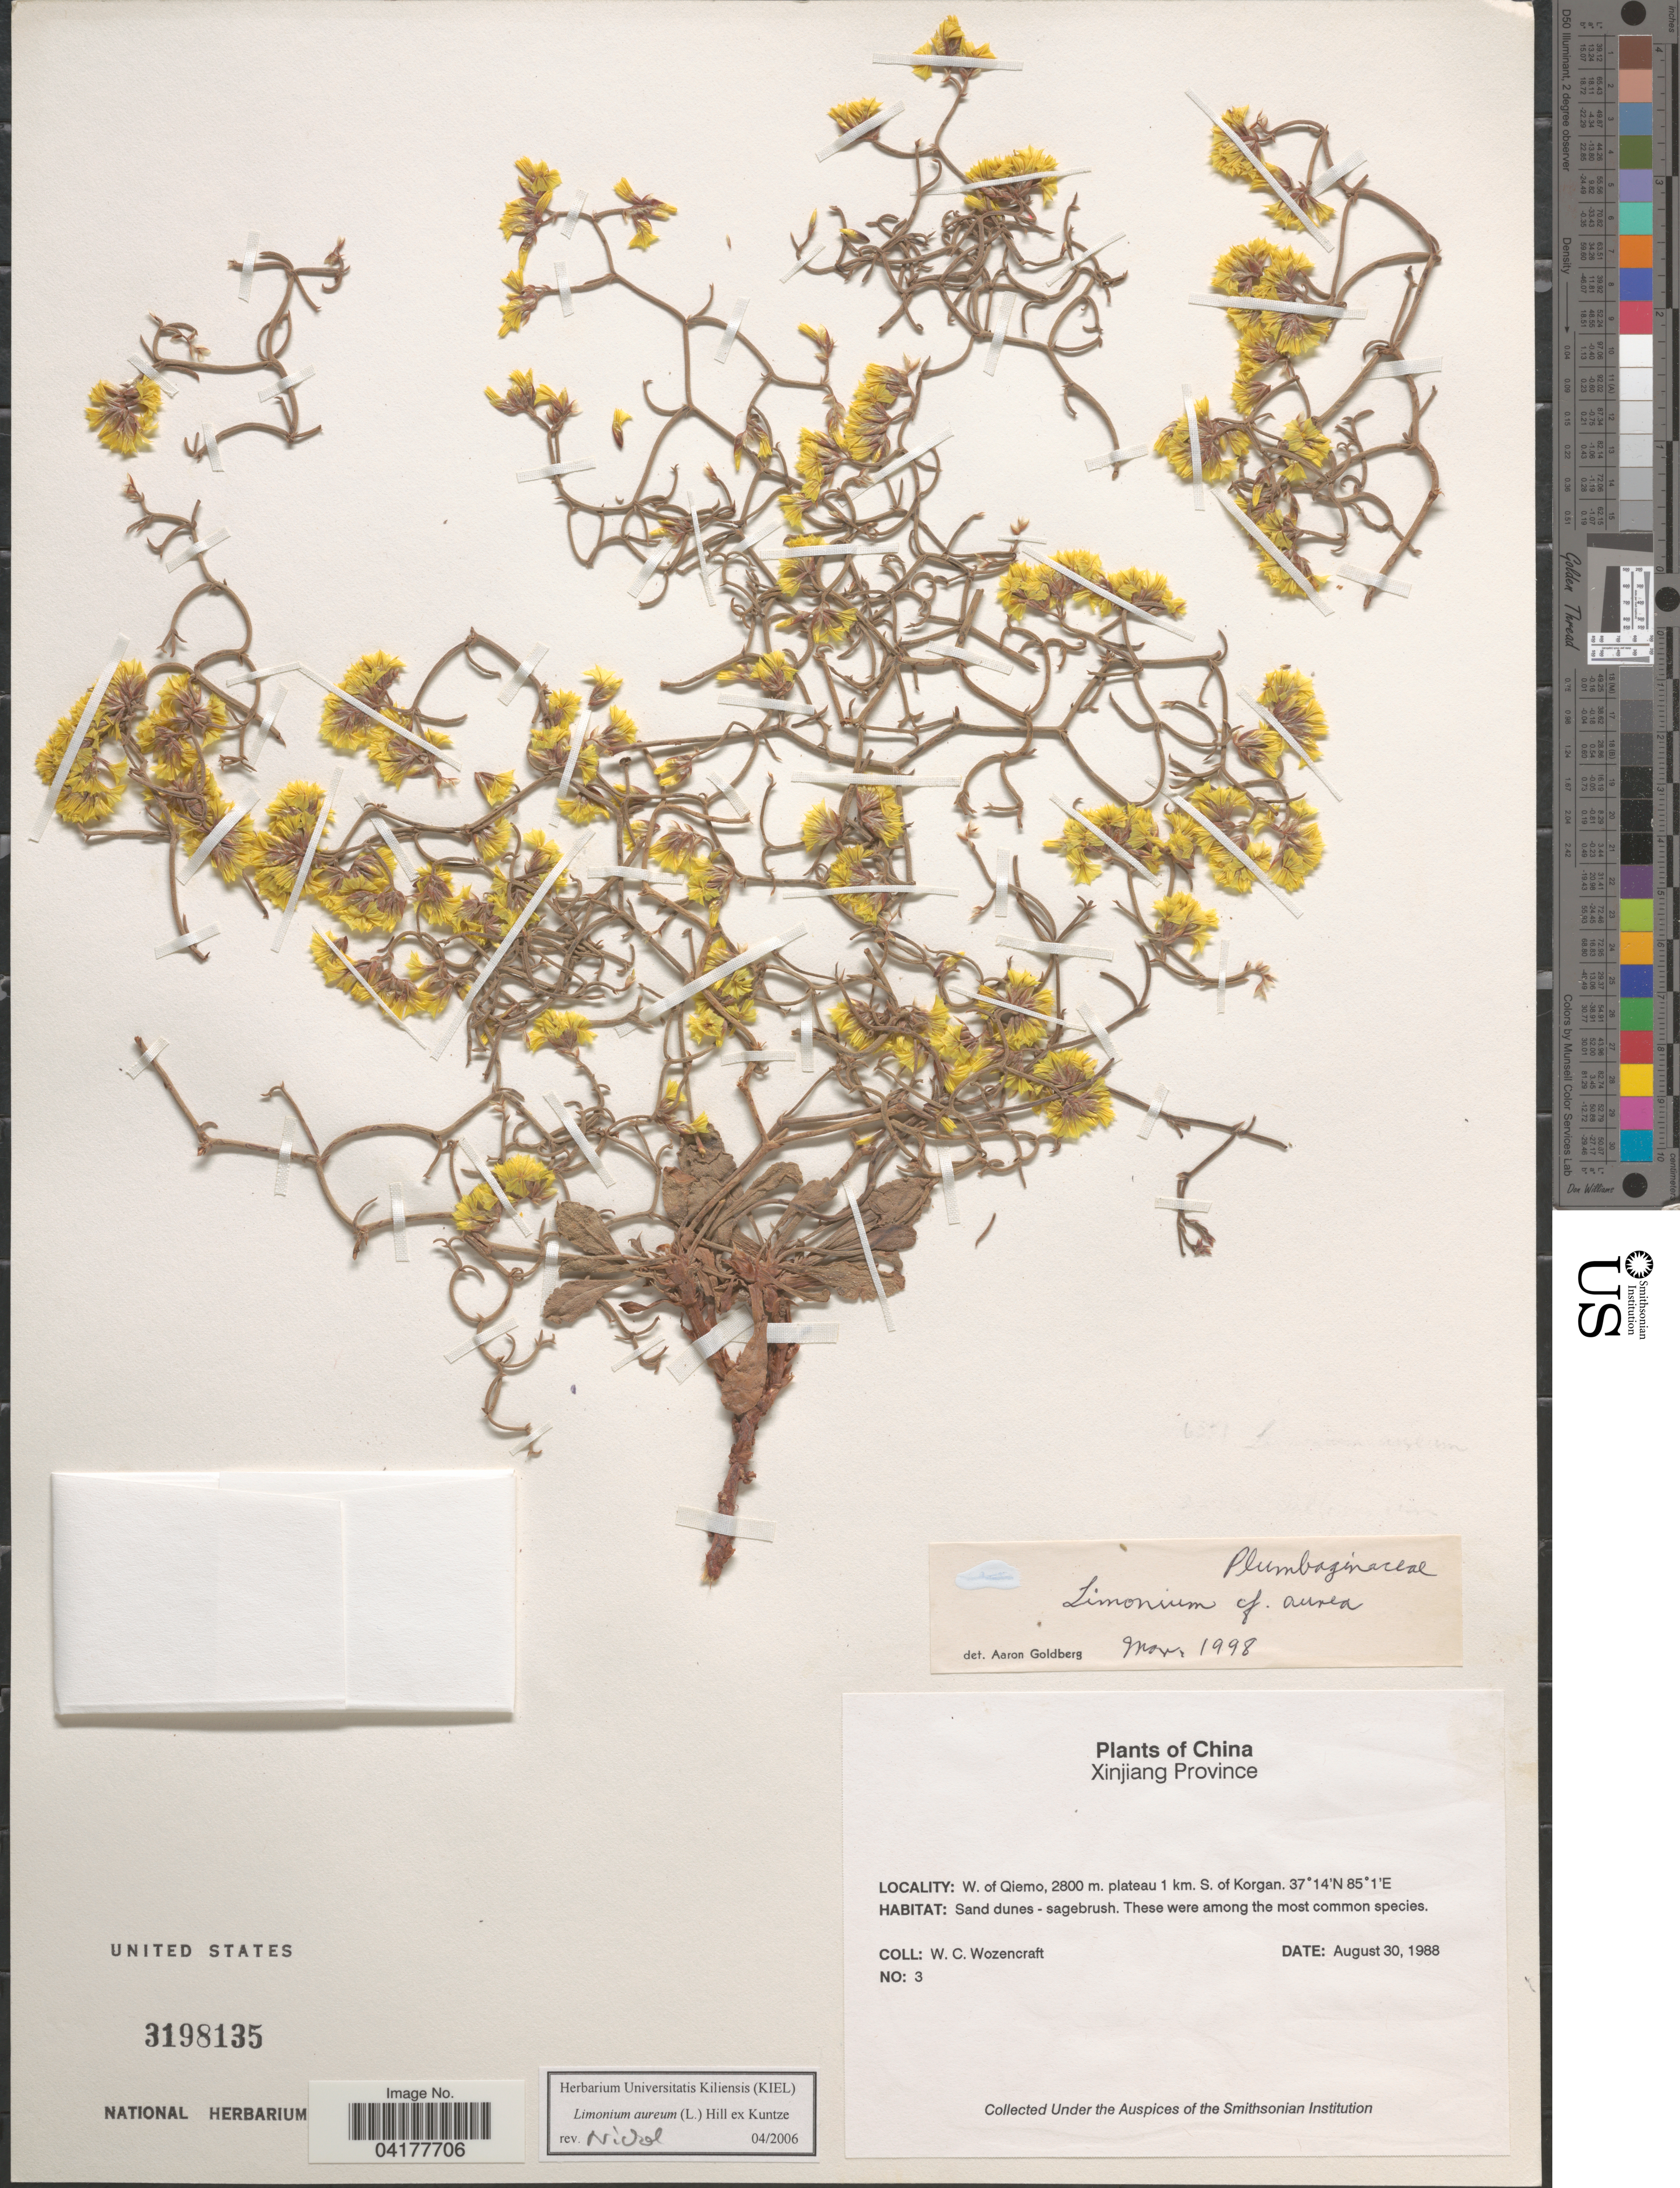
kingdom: Plantae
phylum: Tracheophyta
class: Magnoliopsida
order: Caryophyllales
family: Plumbaginaceae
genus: Limonium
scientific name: Limonium aureum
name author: (L.) Hill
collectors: W. Wozencraft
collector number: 3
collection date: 1988-08-30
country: China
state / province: Xinjiang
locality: W. of Qiemo, plateau 1 km. S. of Korgan.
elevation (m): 2800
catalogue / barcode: US 3198135